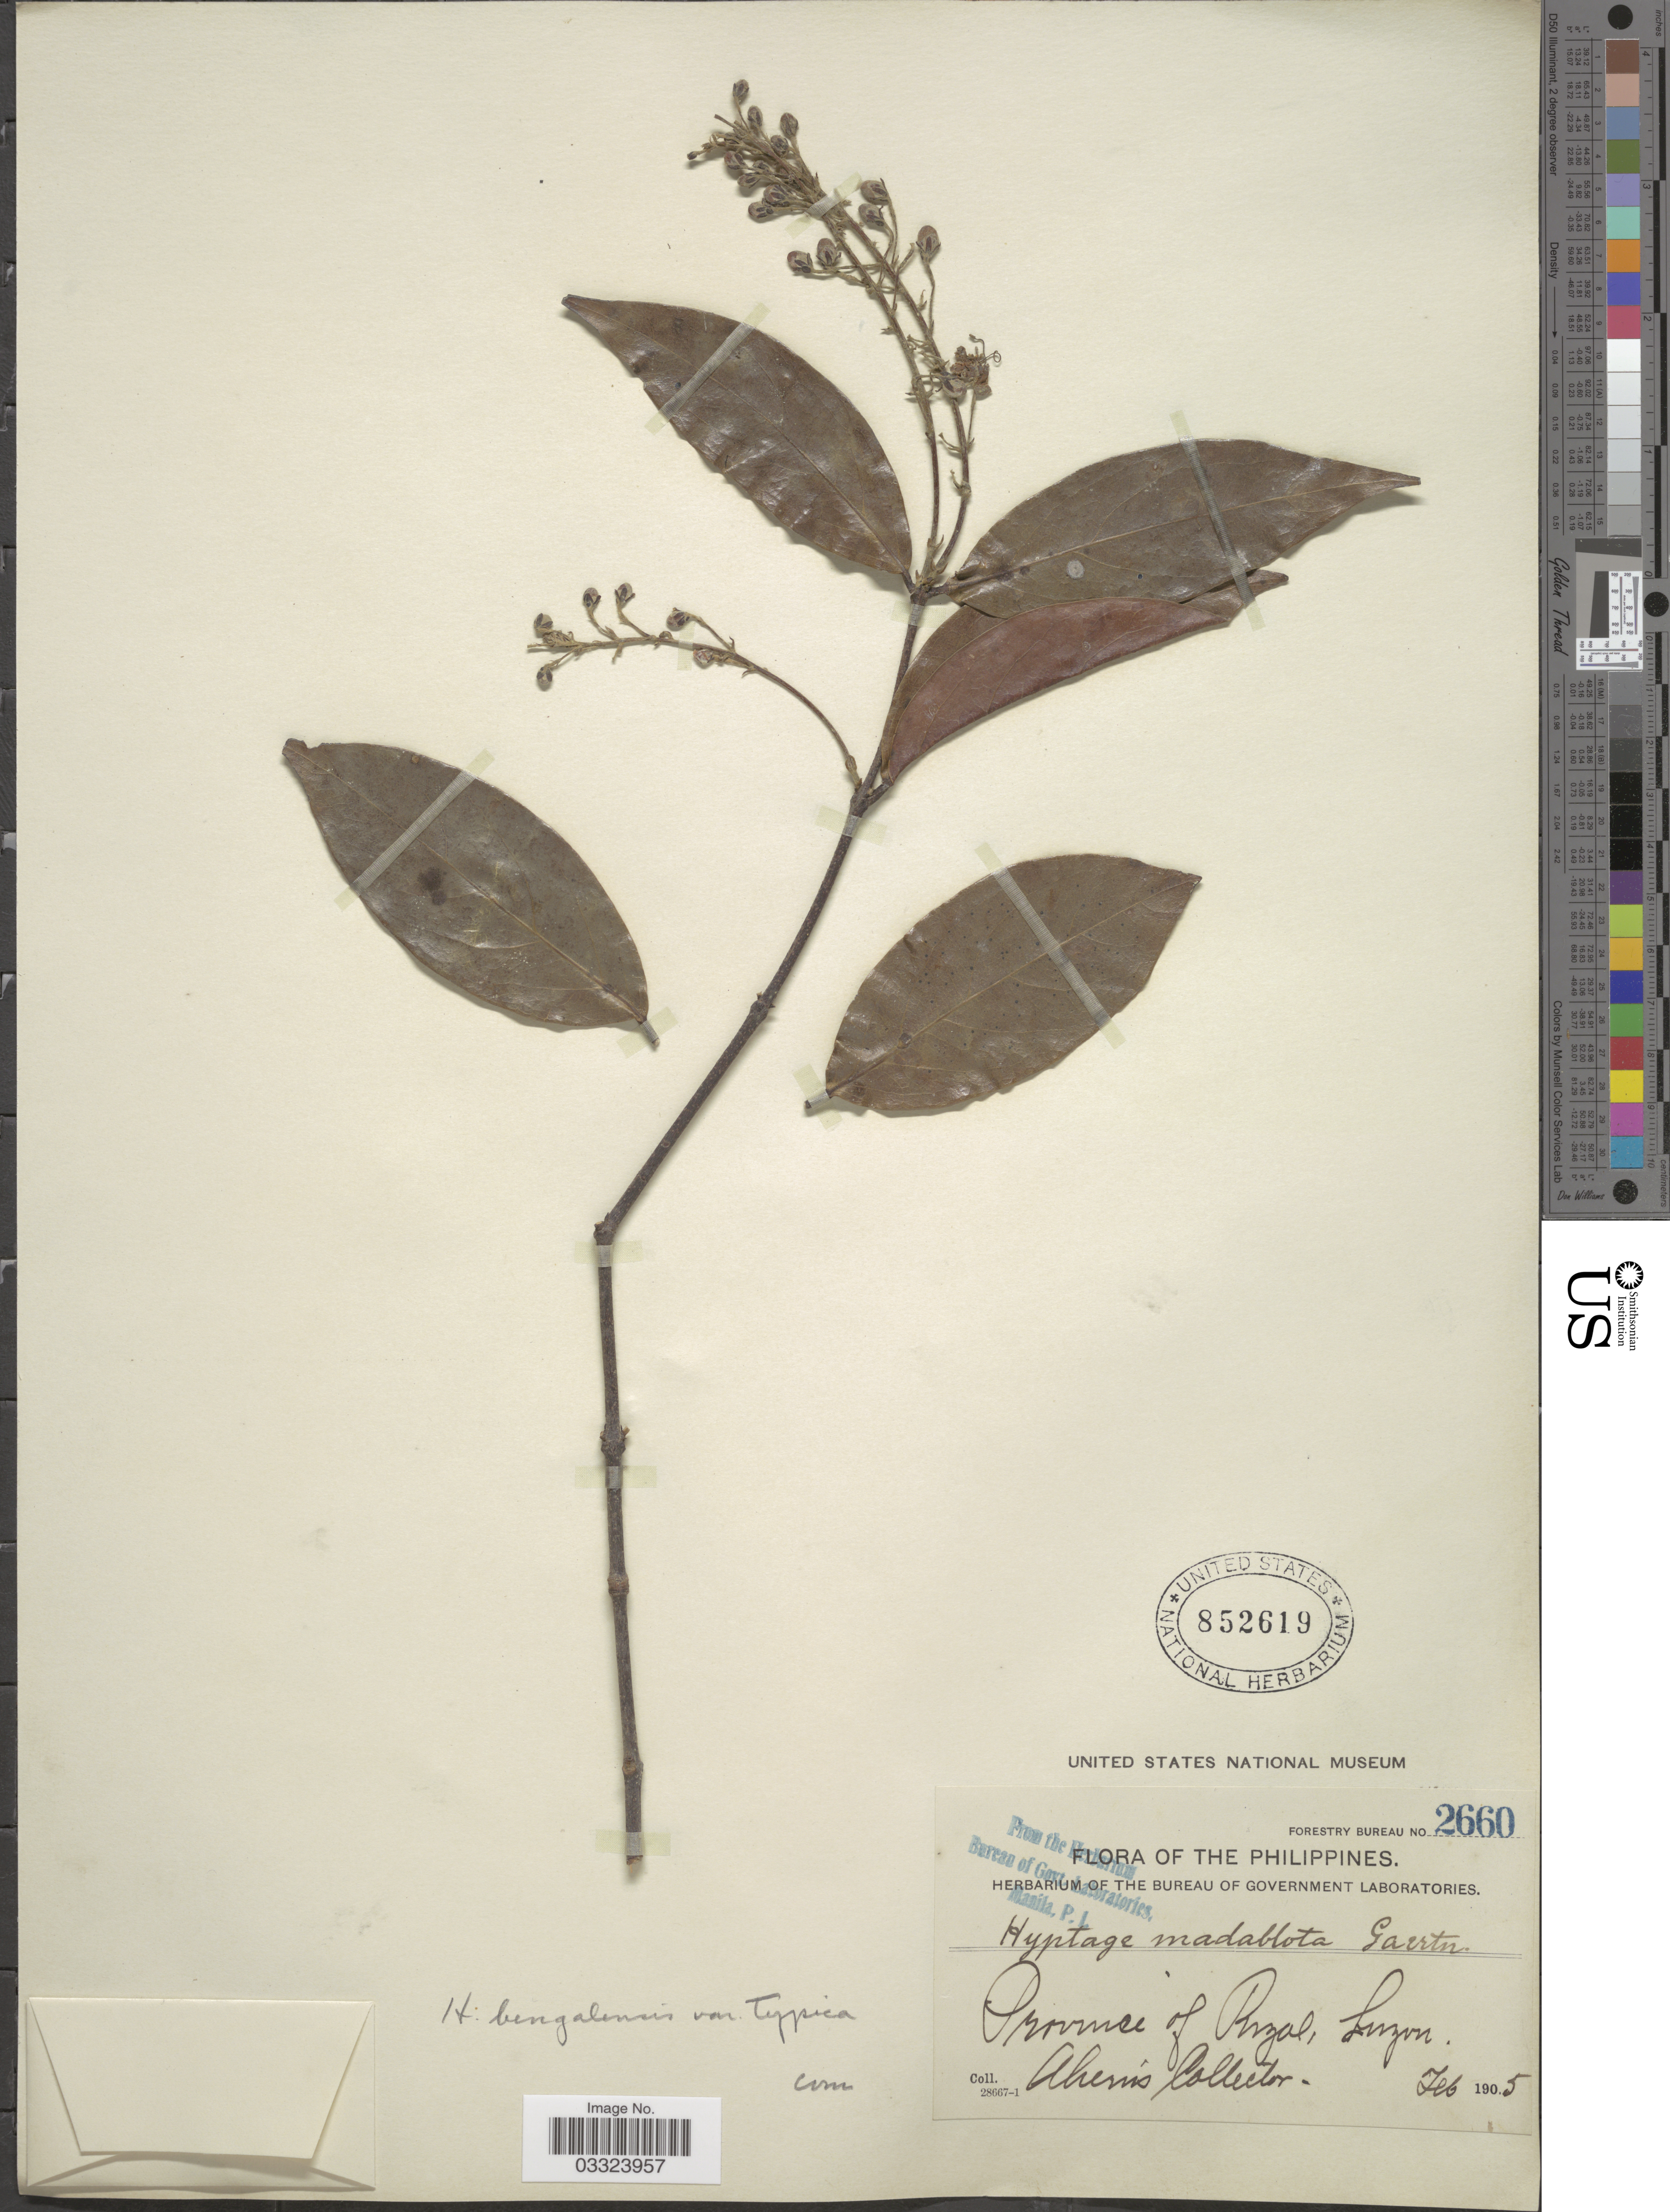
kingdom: Plantae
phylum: Tracheophyta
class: Magnoliopsida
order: Malpighiales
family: Malpighiaceae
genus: Hiptage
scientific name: Hiptage benghalensis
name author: (L.) Kurz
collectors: Ahern's collector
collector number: Forestry Bureau 2660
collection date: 1905-02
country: Philippines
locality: Province of Rizal, Luzon.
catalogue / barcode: US 852619